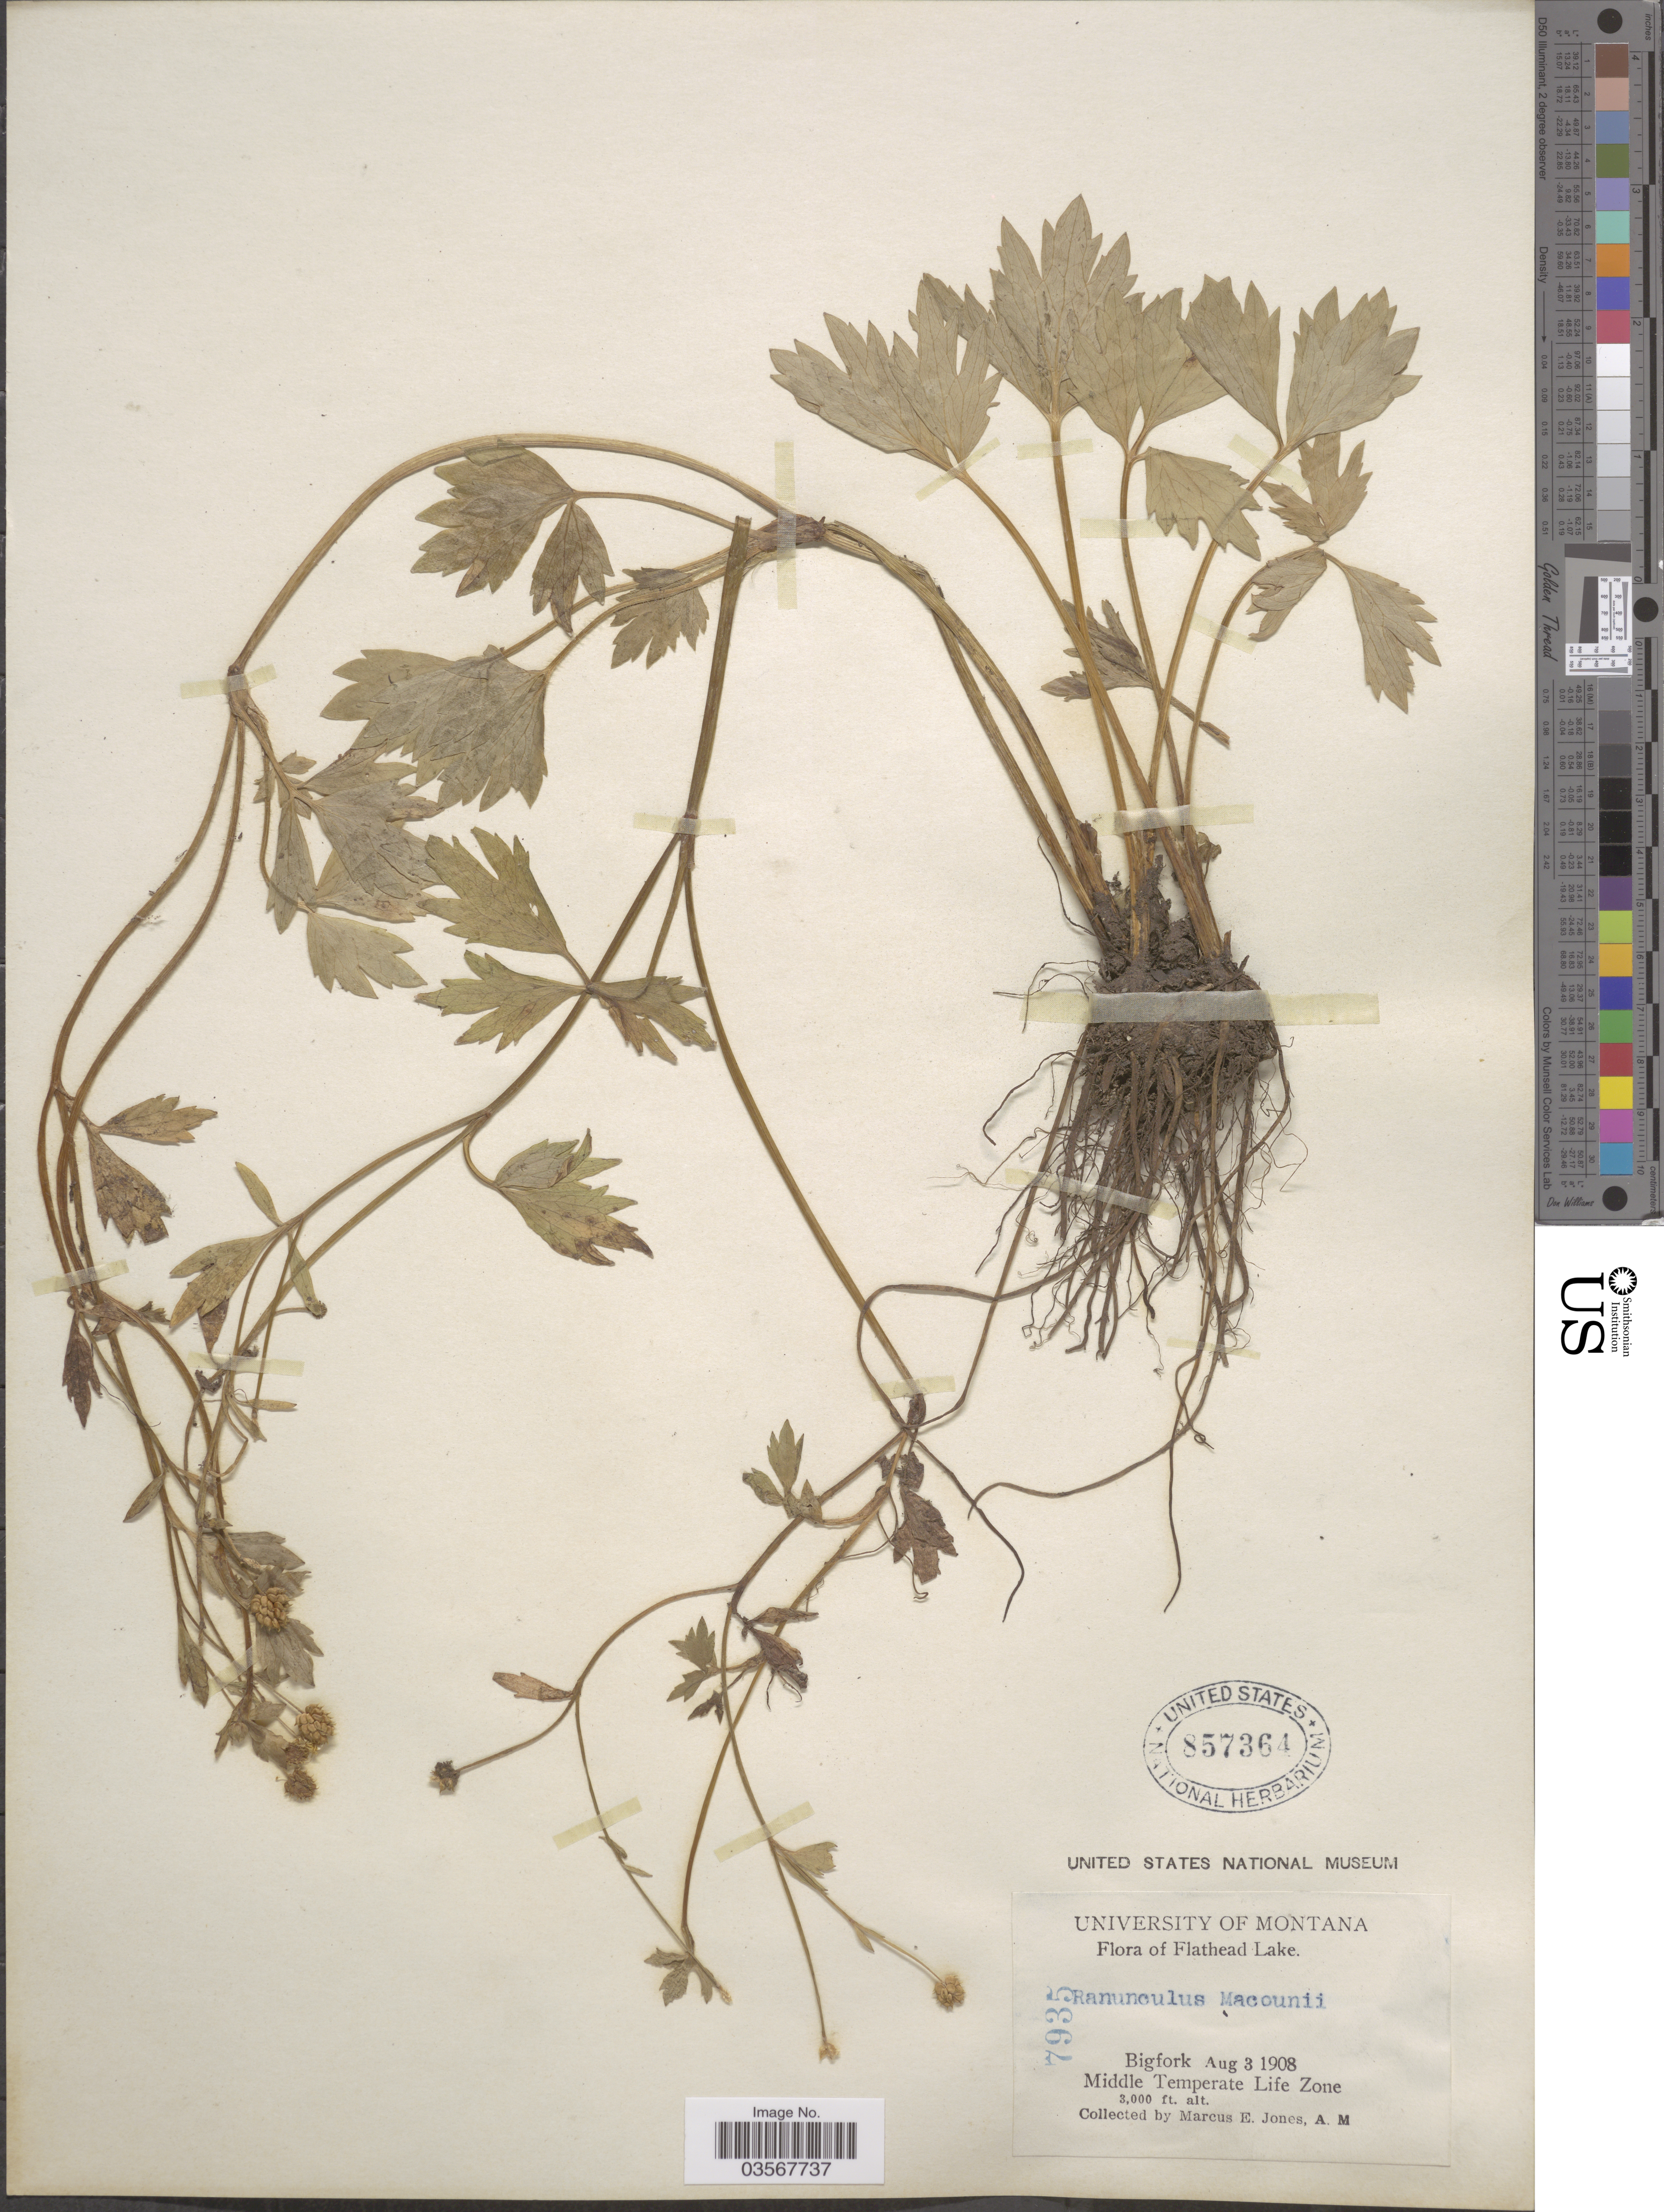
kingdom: Plantae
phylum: Tracheophyta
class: Magnoliopsida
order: Ranunculales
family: Ranunculaceae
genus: Ranunculus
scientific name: Ranunculus macounii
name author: Britton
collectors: M. E. Jones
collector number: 7935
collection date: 1908-08-03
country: United States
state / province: Montana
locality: Flathead Lake. Bigfork.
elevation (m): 914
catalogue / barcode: US 857364